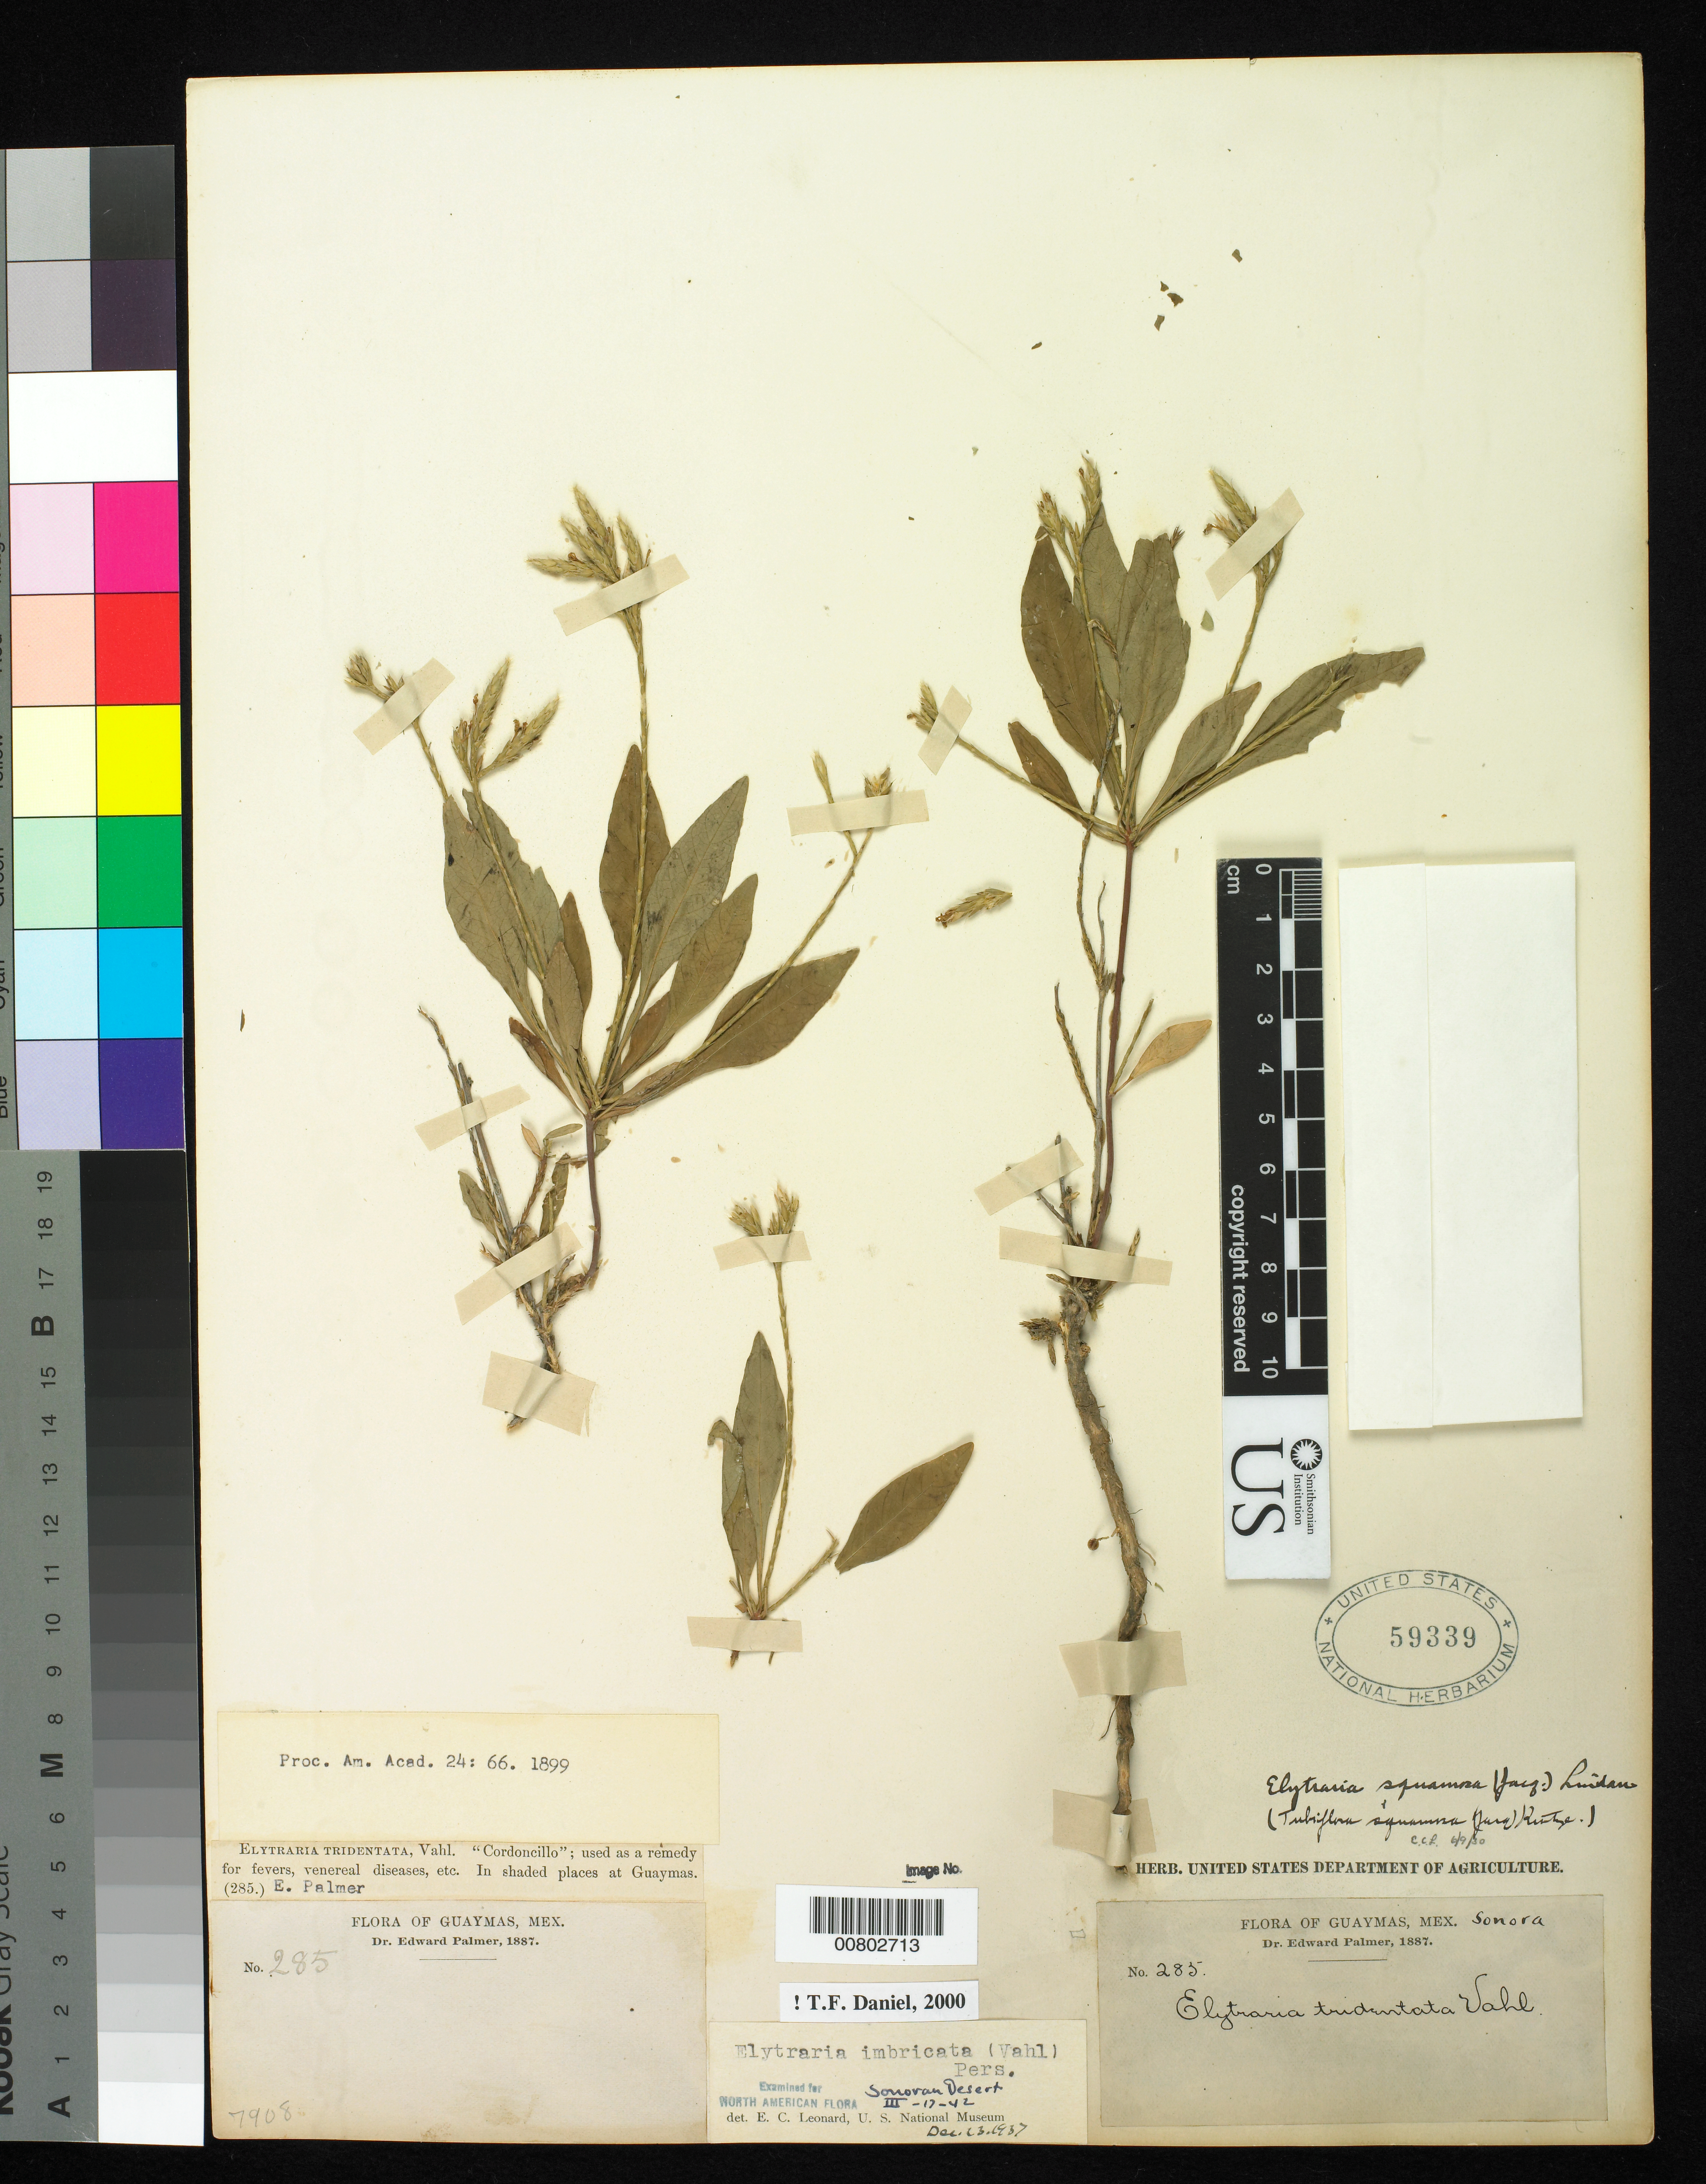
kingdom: Plantae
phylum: Tracheophyta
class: Magnoliopsida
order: Lamiales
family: Acanthaceae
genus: Elytraria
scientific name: Elytraria imbricata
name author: (Vahl) Pers.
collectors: E. Palmer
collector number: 285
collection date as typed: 1887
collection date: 1887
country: Mexico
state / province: Sonora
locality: Guaymas, Sonora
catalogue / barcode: US 59339